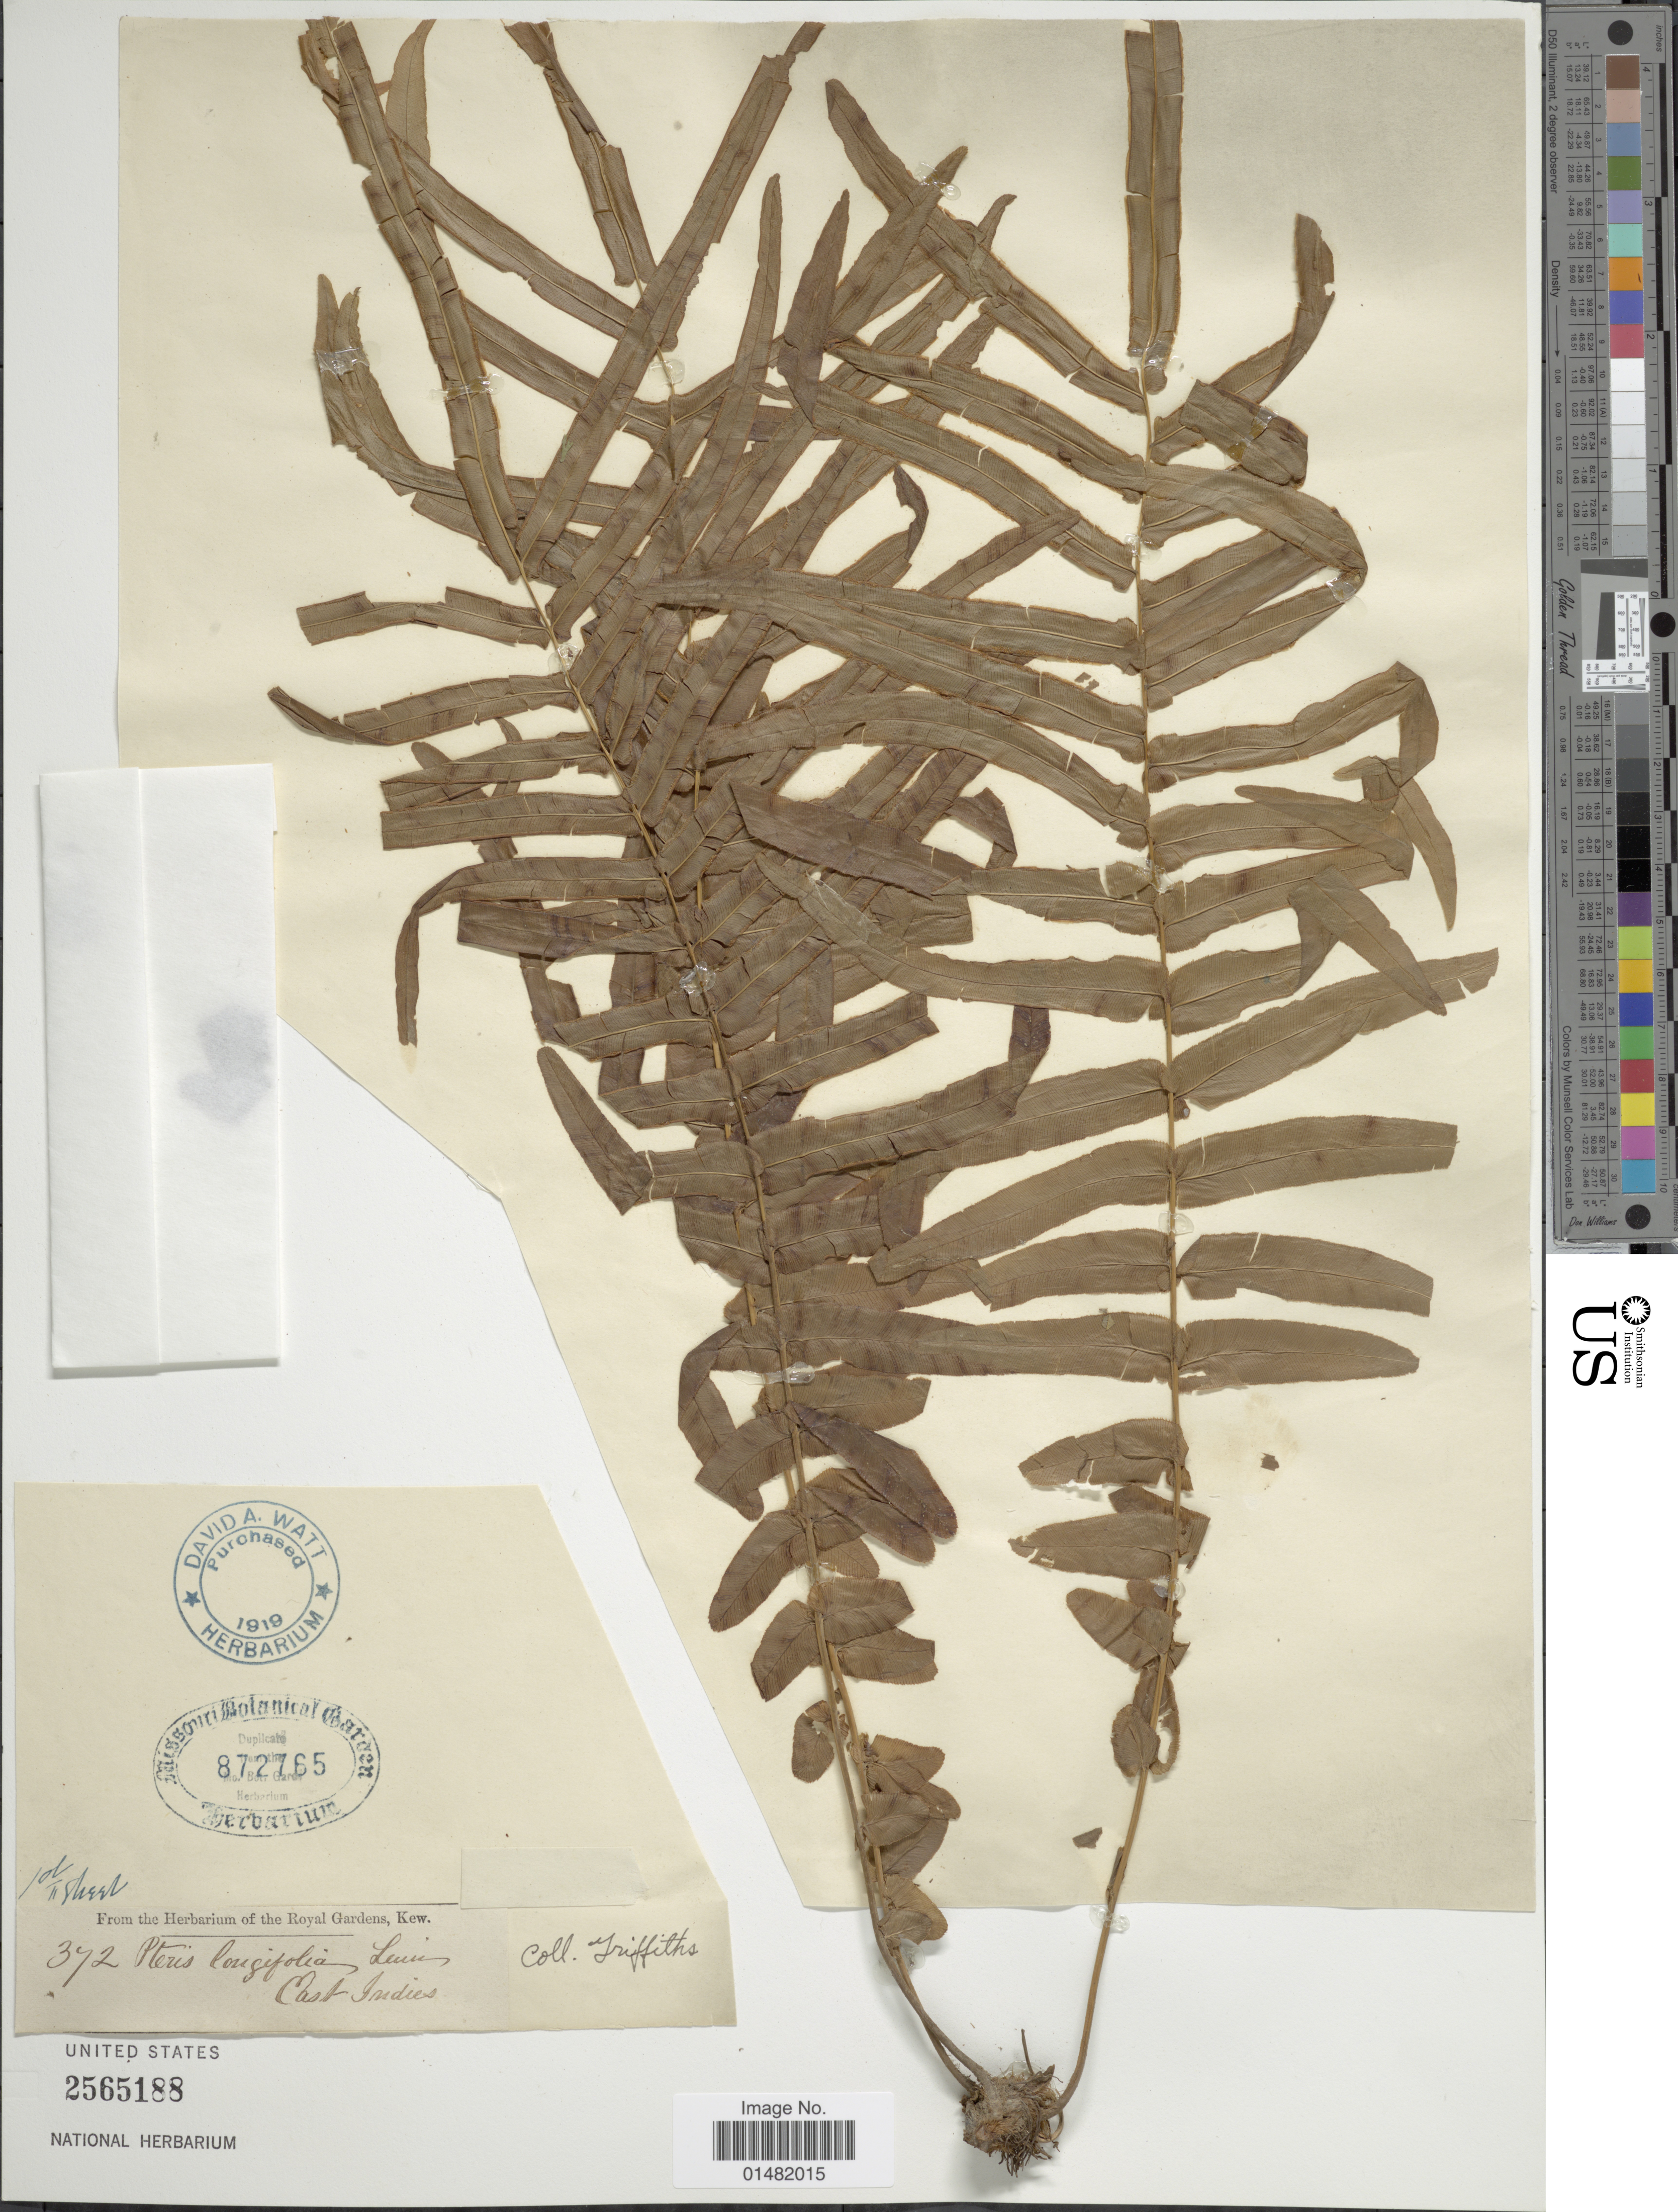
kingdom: Plantae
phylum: Tracheophyta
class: Polypodiopsida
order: Polypodiales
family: Pteridaceae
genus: Pteris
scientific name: Pteris vittata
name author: L.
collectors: -- Griffiths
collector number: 372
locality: East Indies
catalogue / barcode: US 2565188